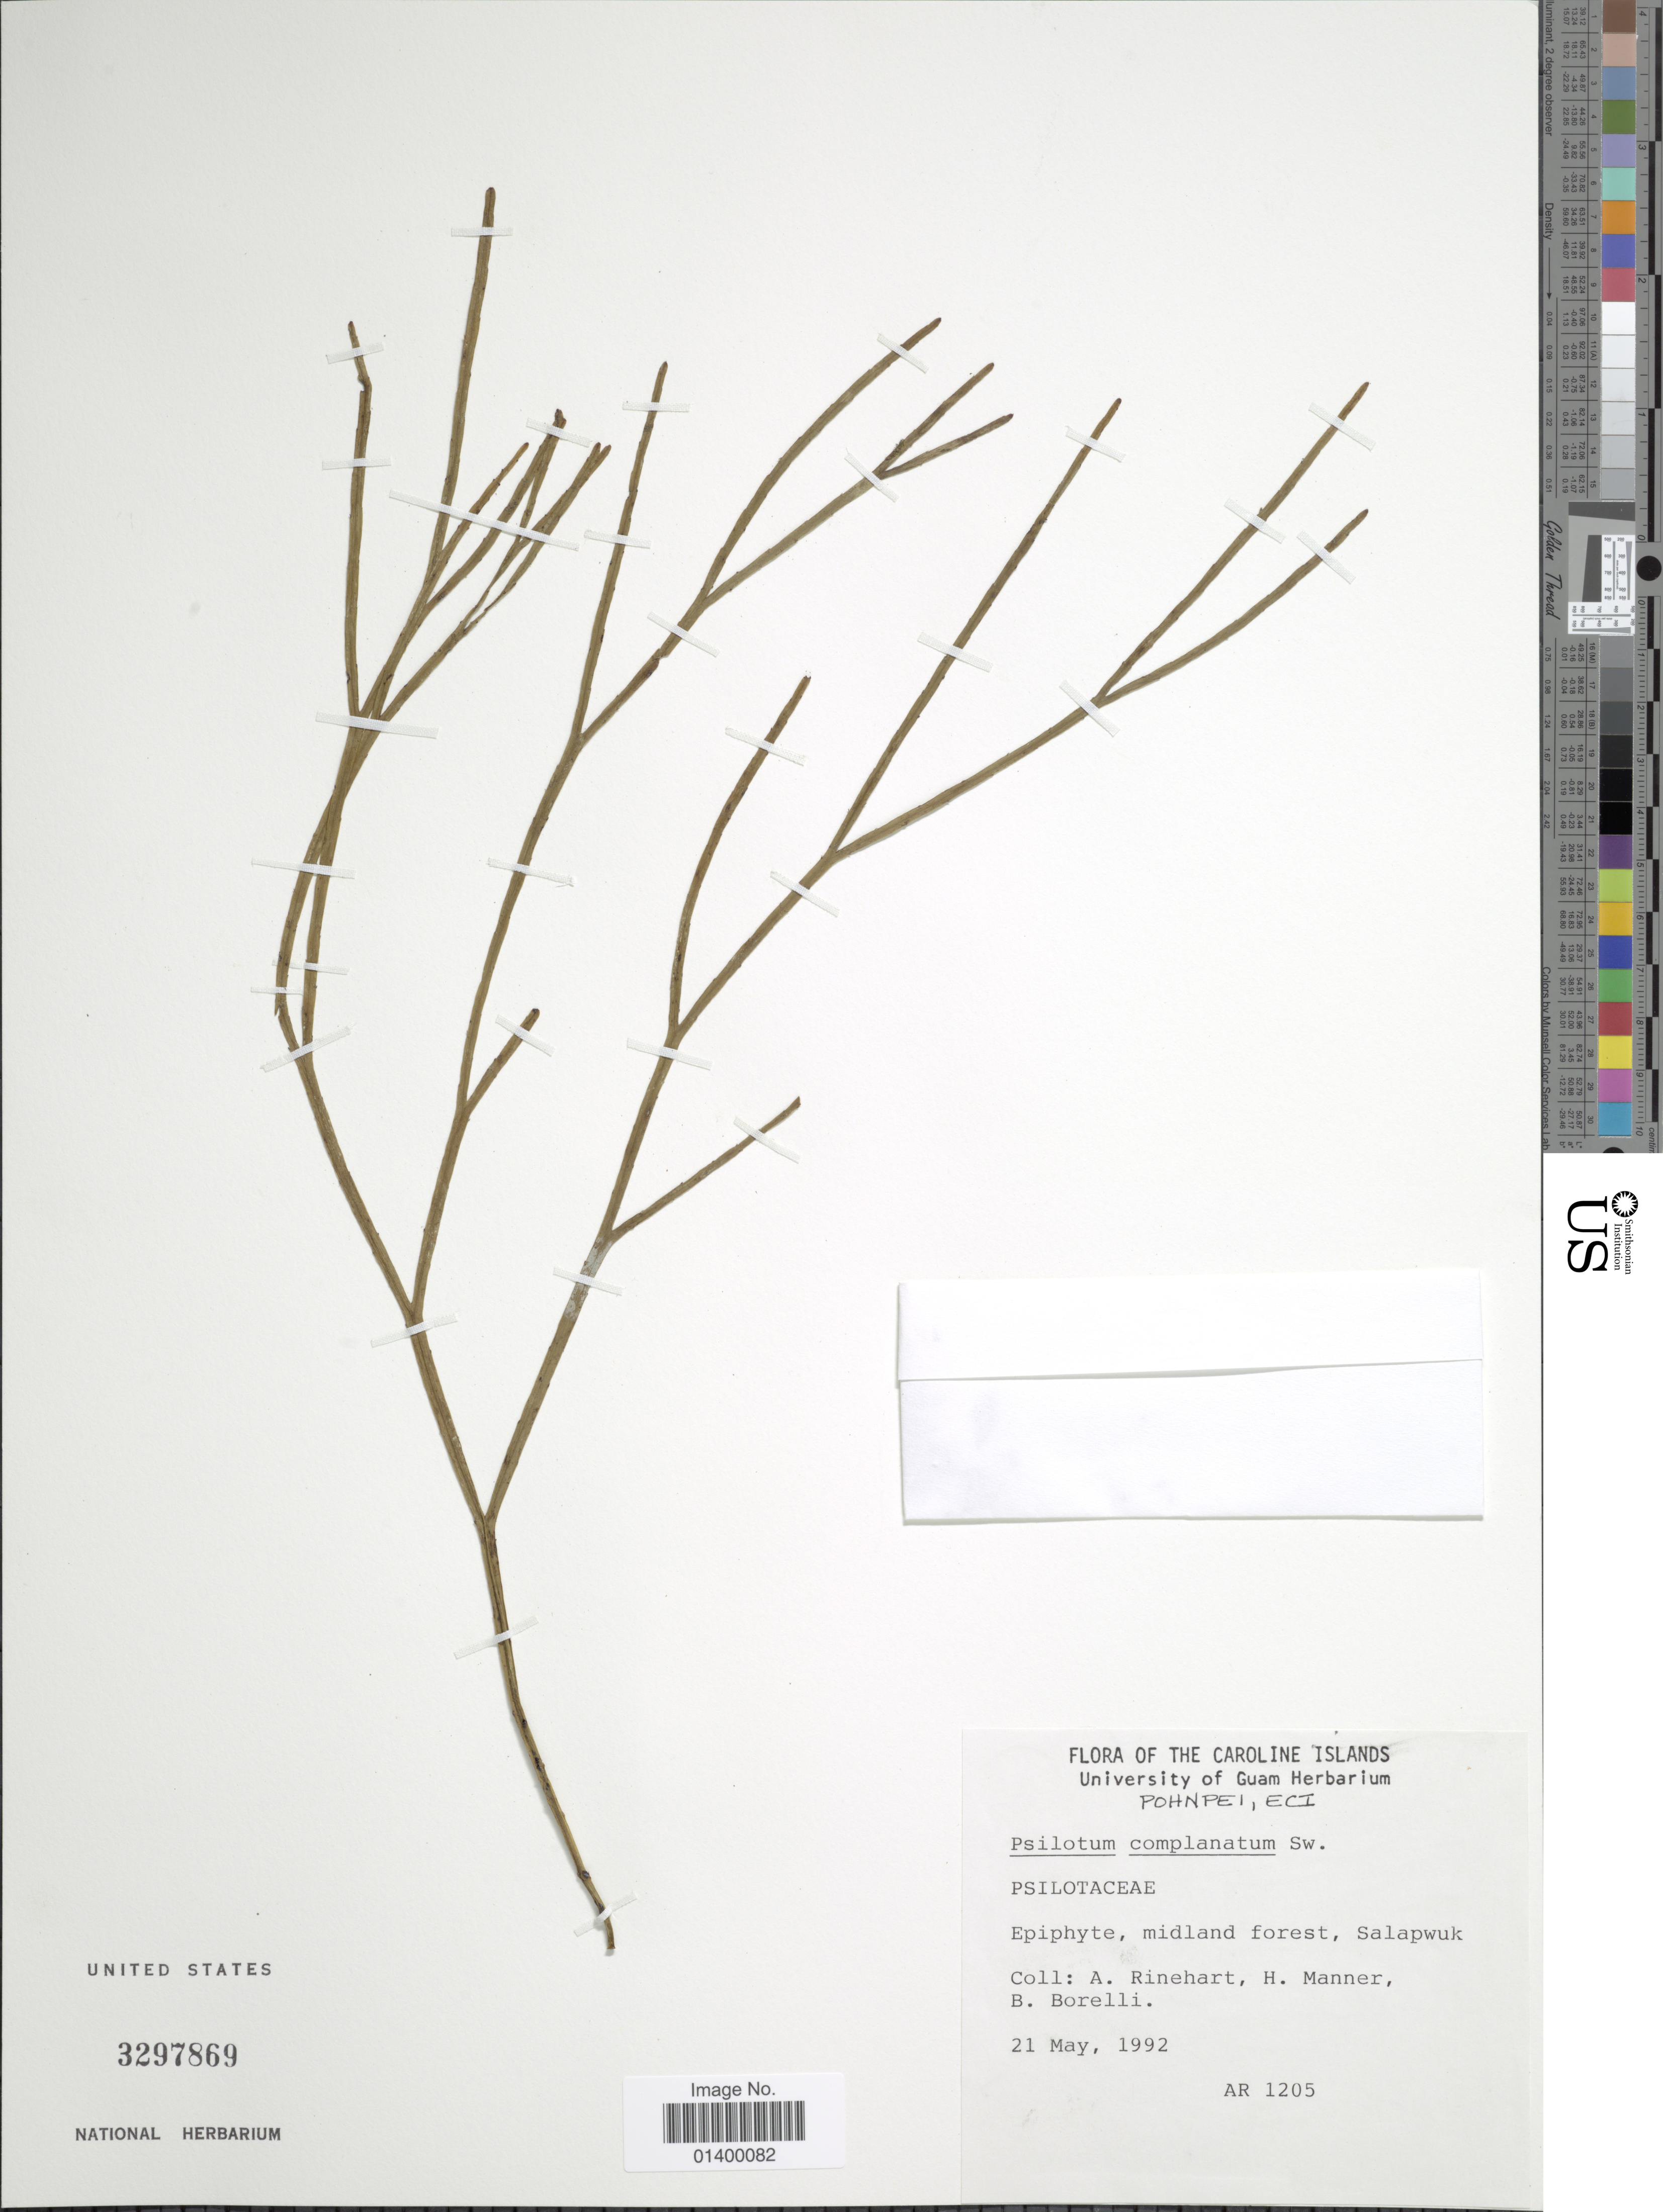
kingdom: Plantae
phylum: Tracheophyta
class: Polypodiopsida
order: Psilotales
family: Psilotaceae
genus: Psilotum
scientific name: Psilotum complanatum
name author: Sw.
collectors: A. Rinehart, H. Manner & B. Borelli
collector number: AR 1205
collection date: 1992-05-21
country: Micronesia, Federated States of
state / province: Pohnpei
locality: Caroline Islands, ECI, Salapwuk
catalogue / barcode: US 3297869